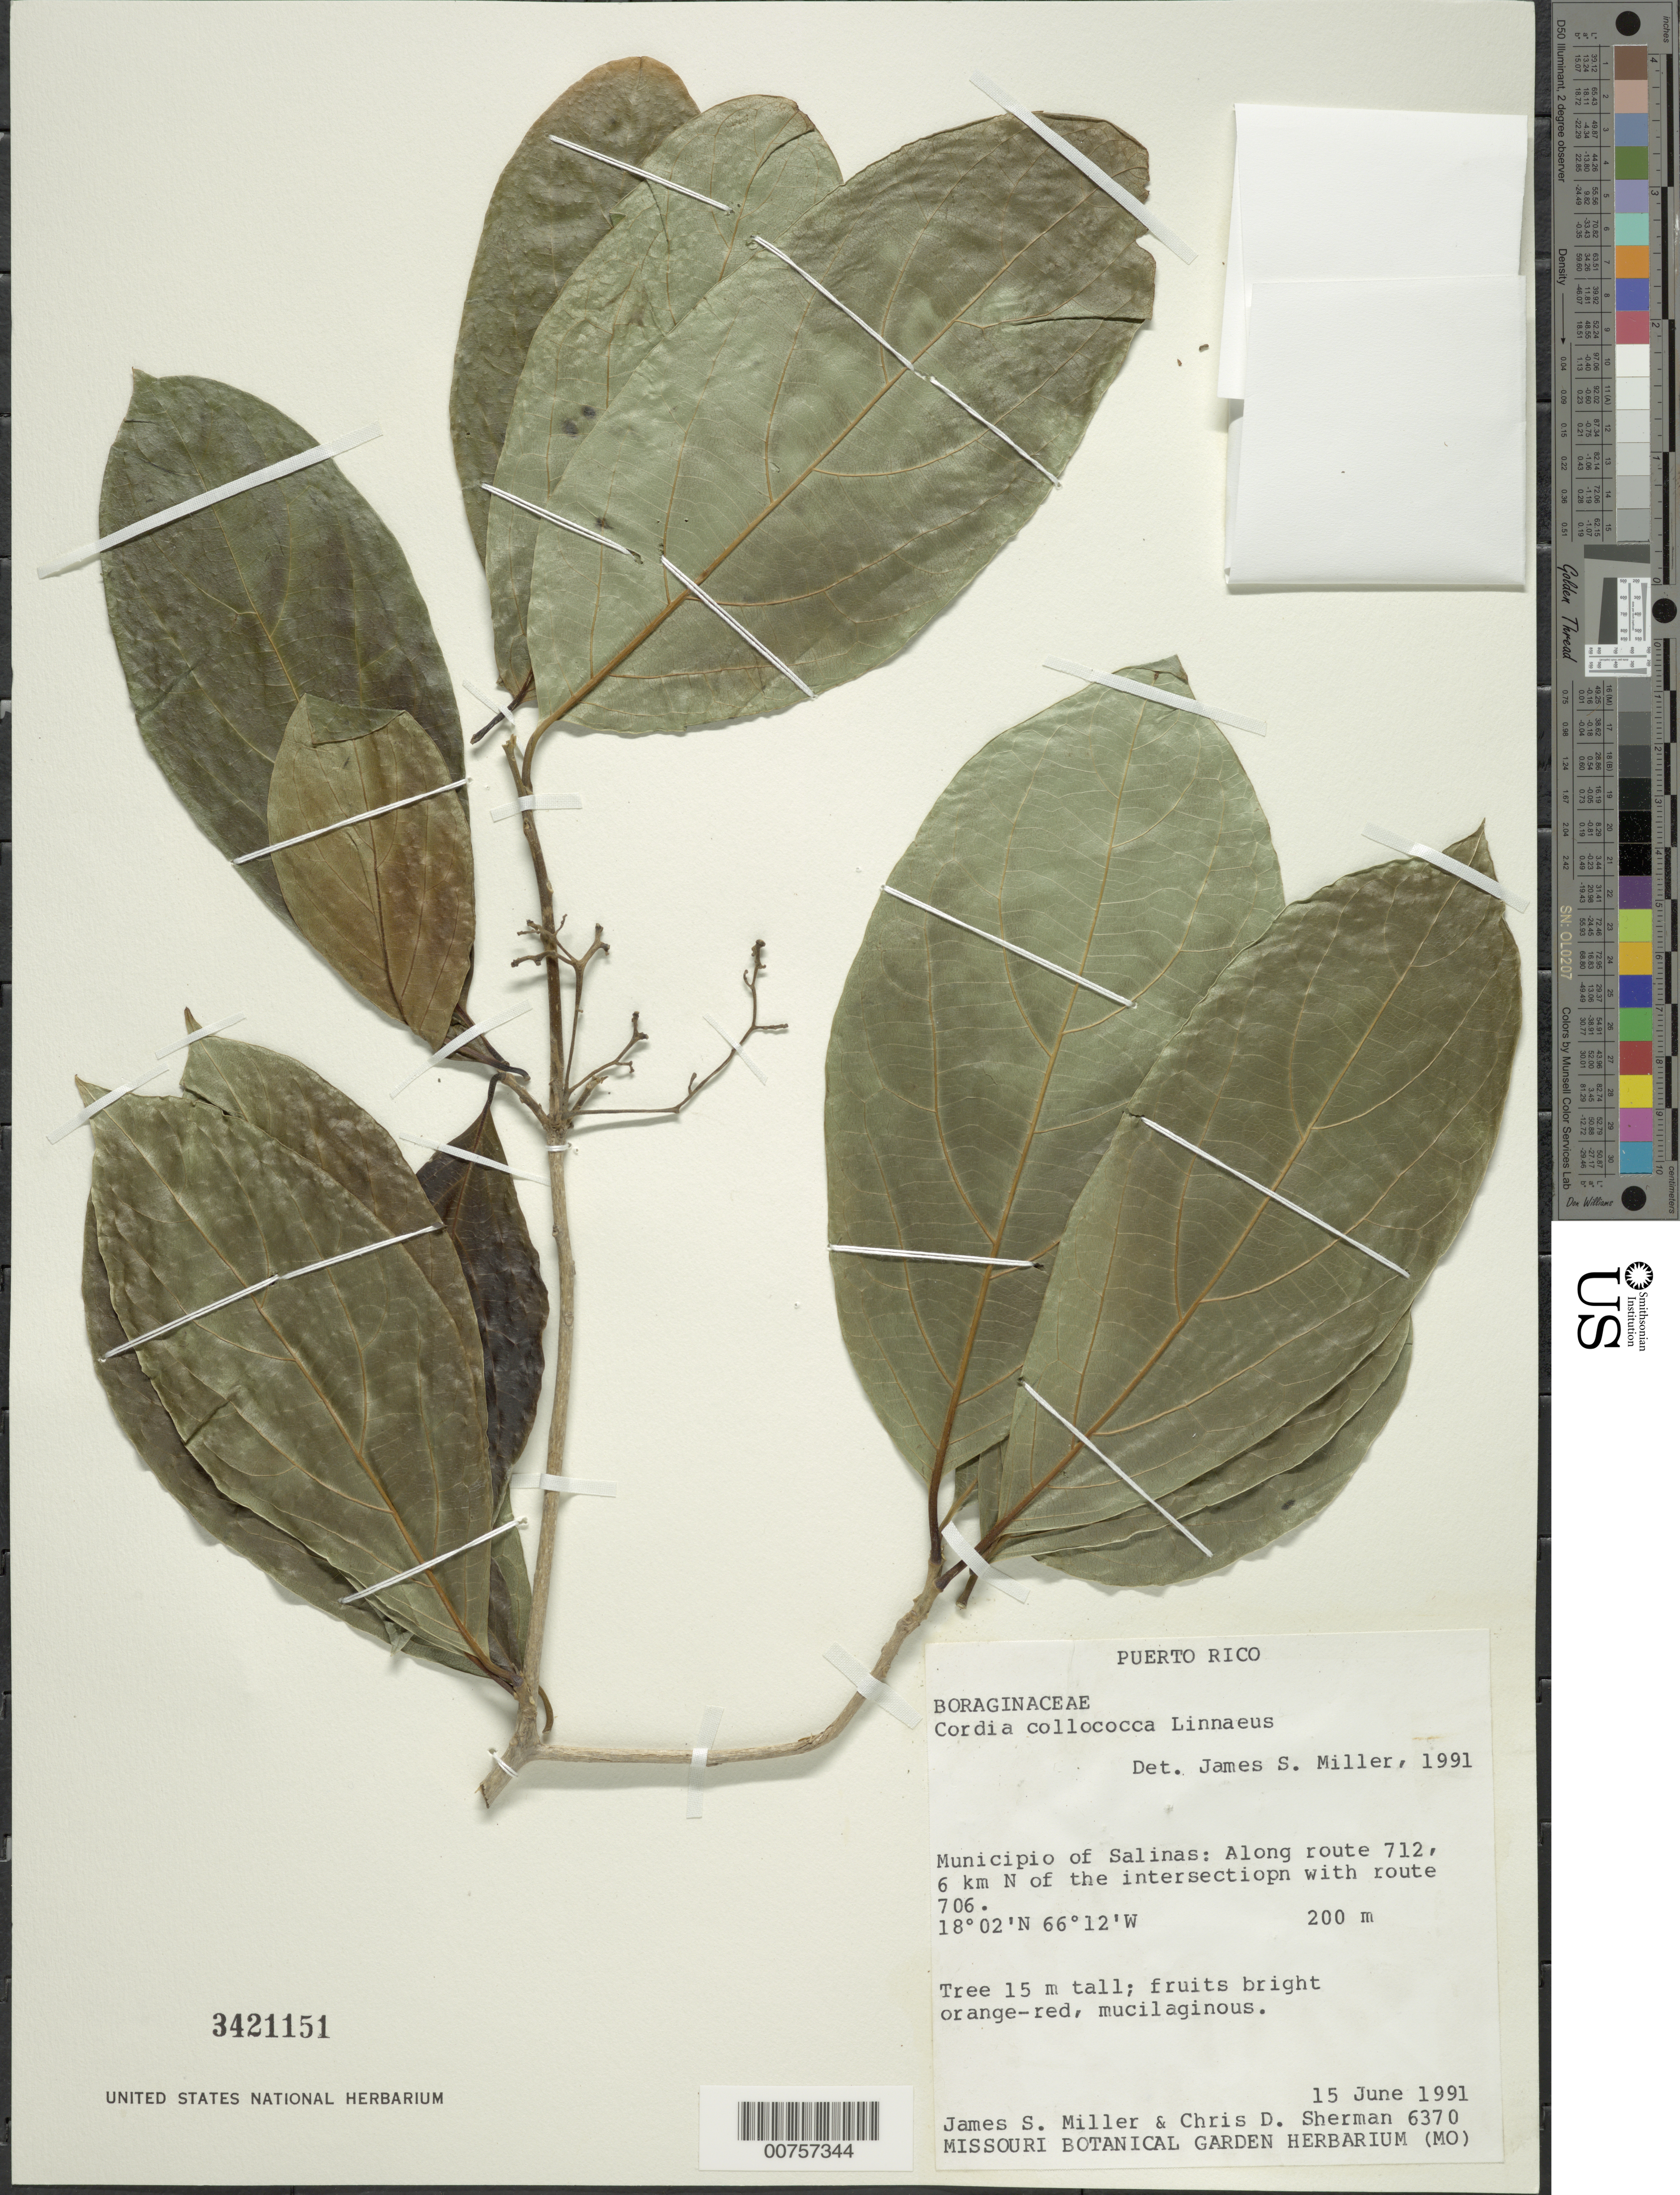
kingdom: Plantae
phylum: Tracheophyta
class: Magnoliopsida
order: Boraginales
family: Cordiaceae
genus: Cordia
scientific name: Cordia collococca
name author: L.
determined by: Miller, James S., (MO), Missouri Botanical Garden (UNITED STATES)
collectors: J. S. Miller & C. Sherman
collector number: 6370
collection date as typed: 15 Jun 1991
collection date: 1991-06-15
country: Puerto Rico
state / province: Salinas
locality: Municipio de Salinas: along route 712, 6 km N of the intersection with route 706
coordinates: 18.03333333, -66.2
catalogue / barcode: US 3421151